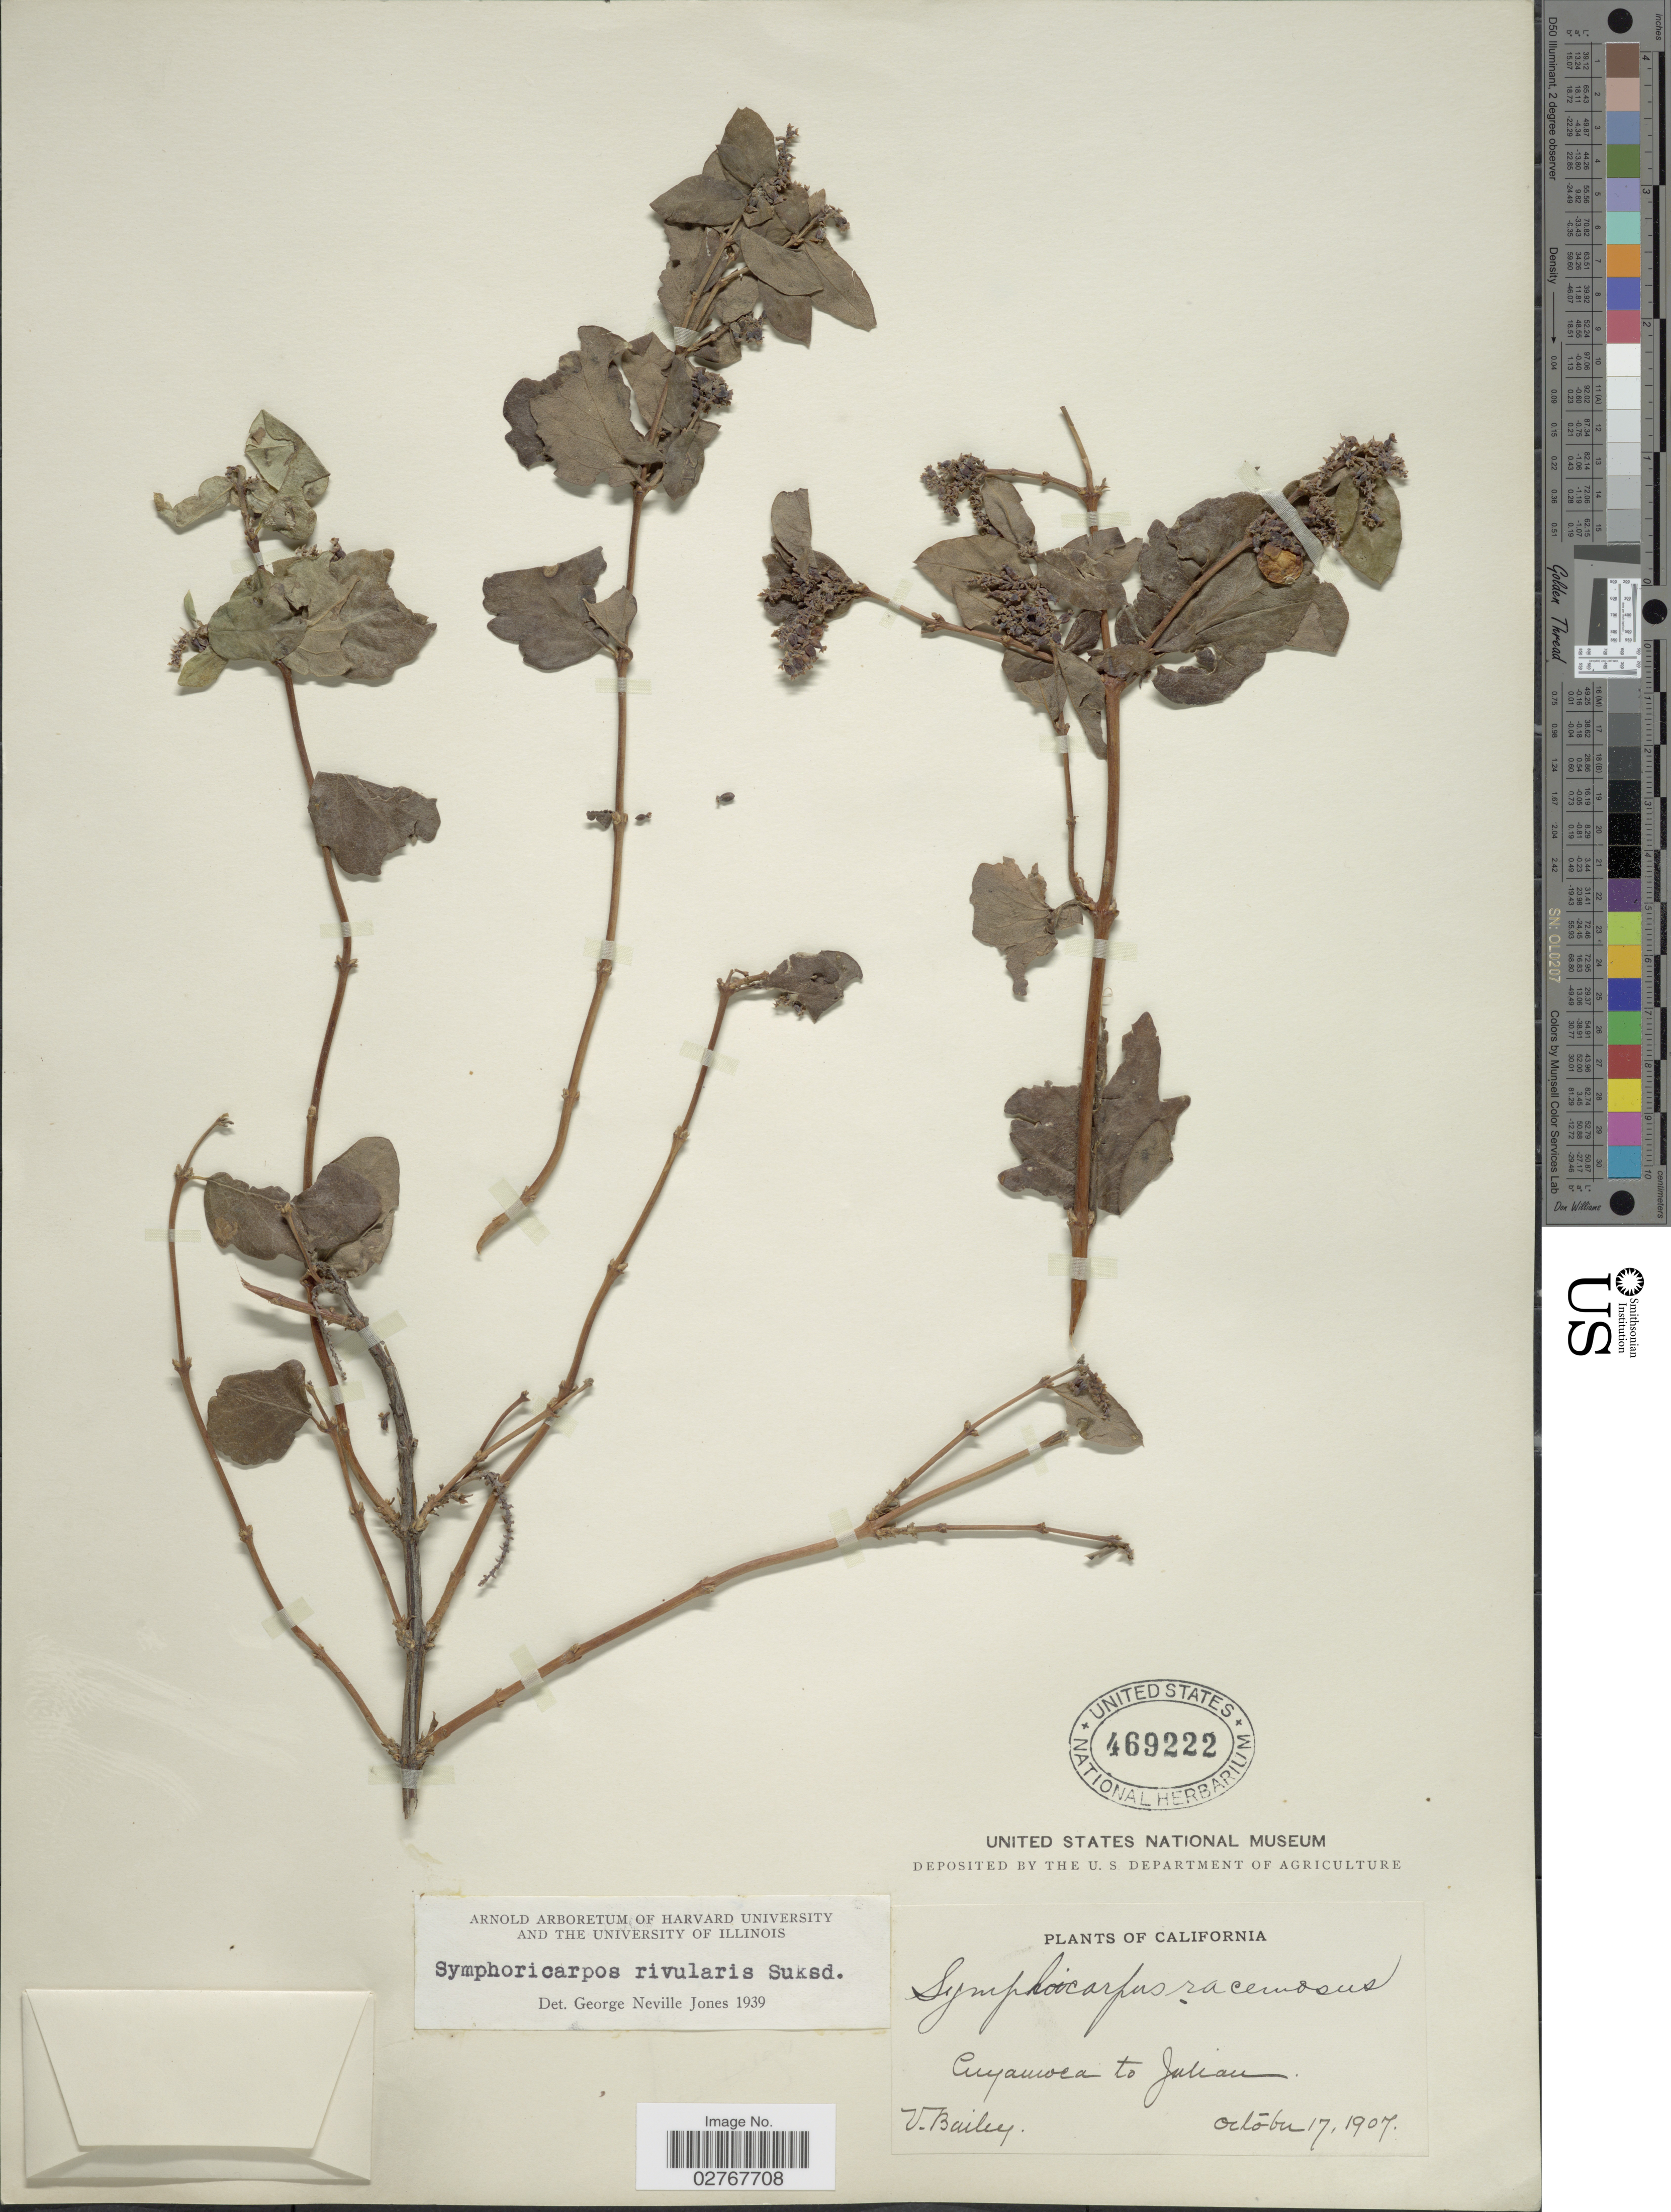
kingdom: Plantae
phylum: Tracheophyta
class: Magnoliopsida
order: Dipsacales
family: Caprifoliaceae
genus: Symphoricarpos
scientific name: Symphoricarpos rivularis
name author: Suksd.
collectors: V. L. Bailey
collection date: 1907-10-17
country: United States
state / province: California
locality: Cuyamaca to Julian.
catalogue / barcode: US 469222